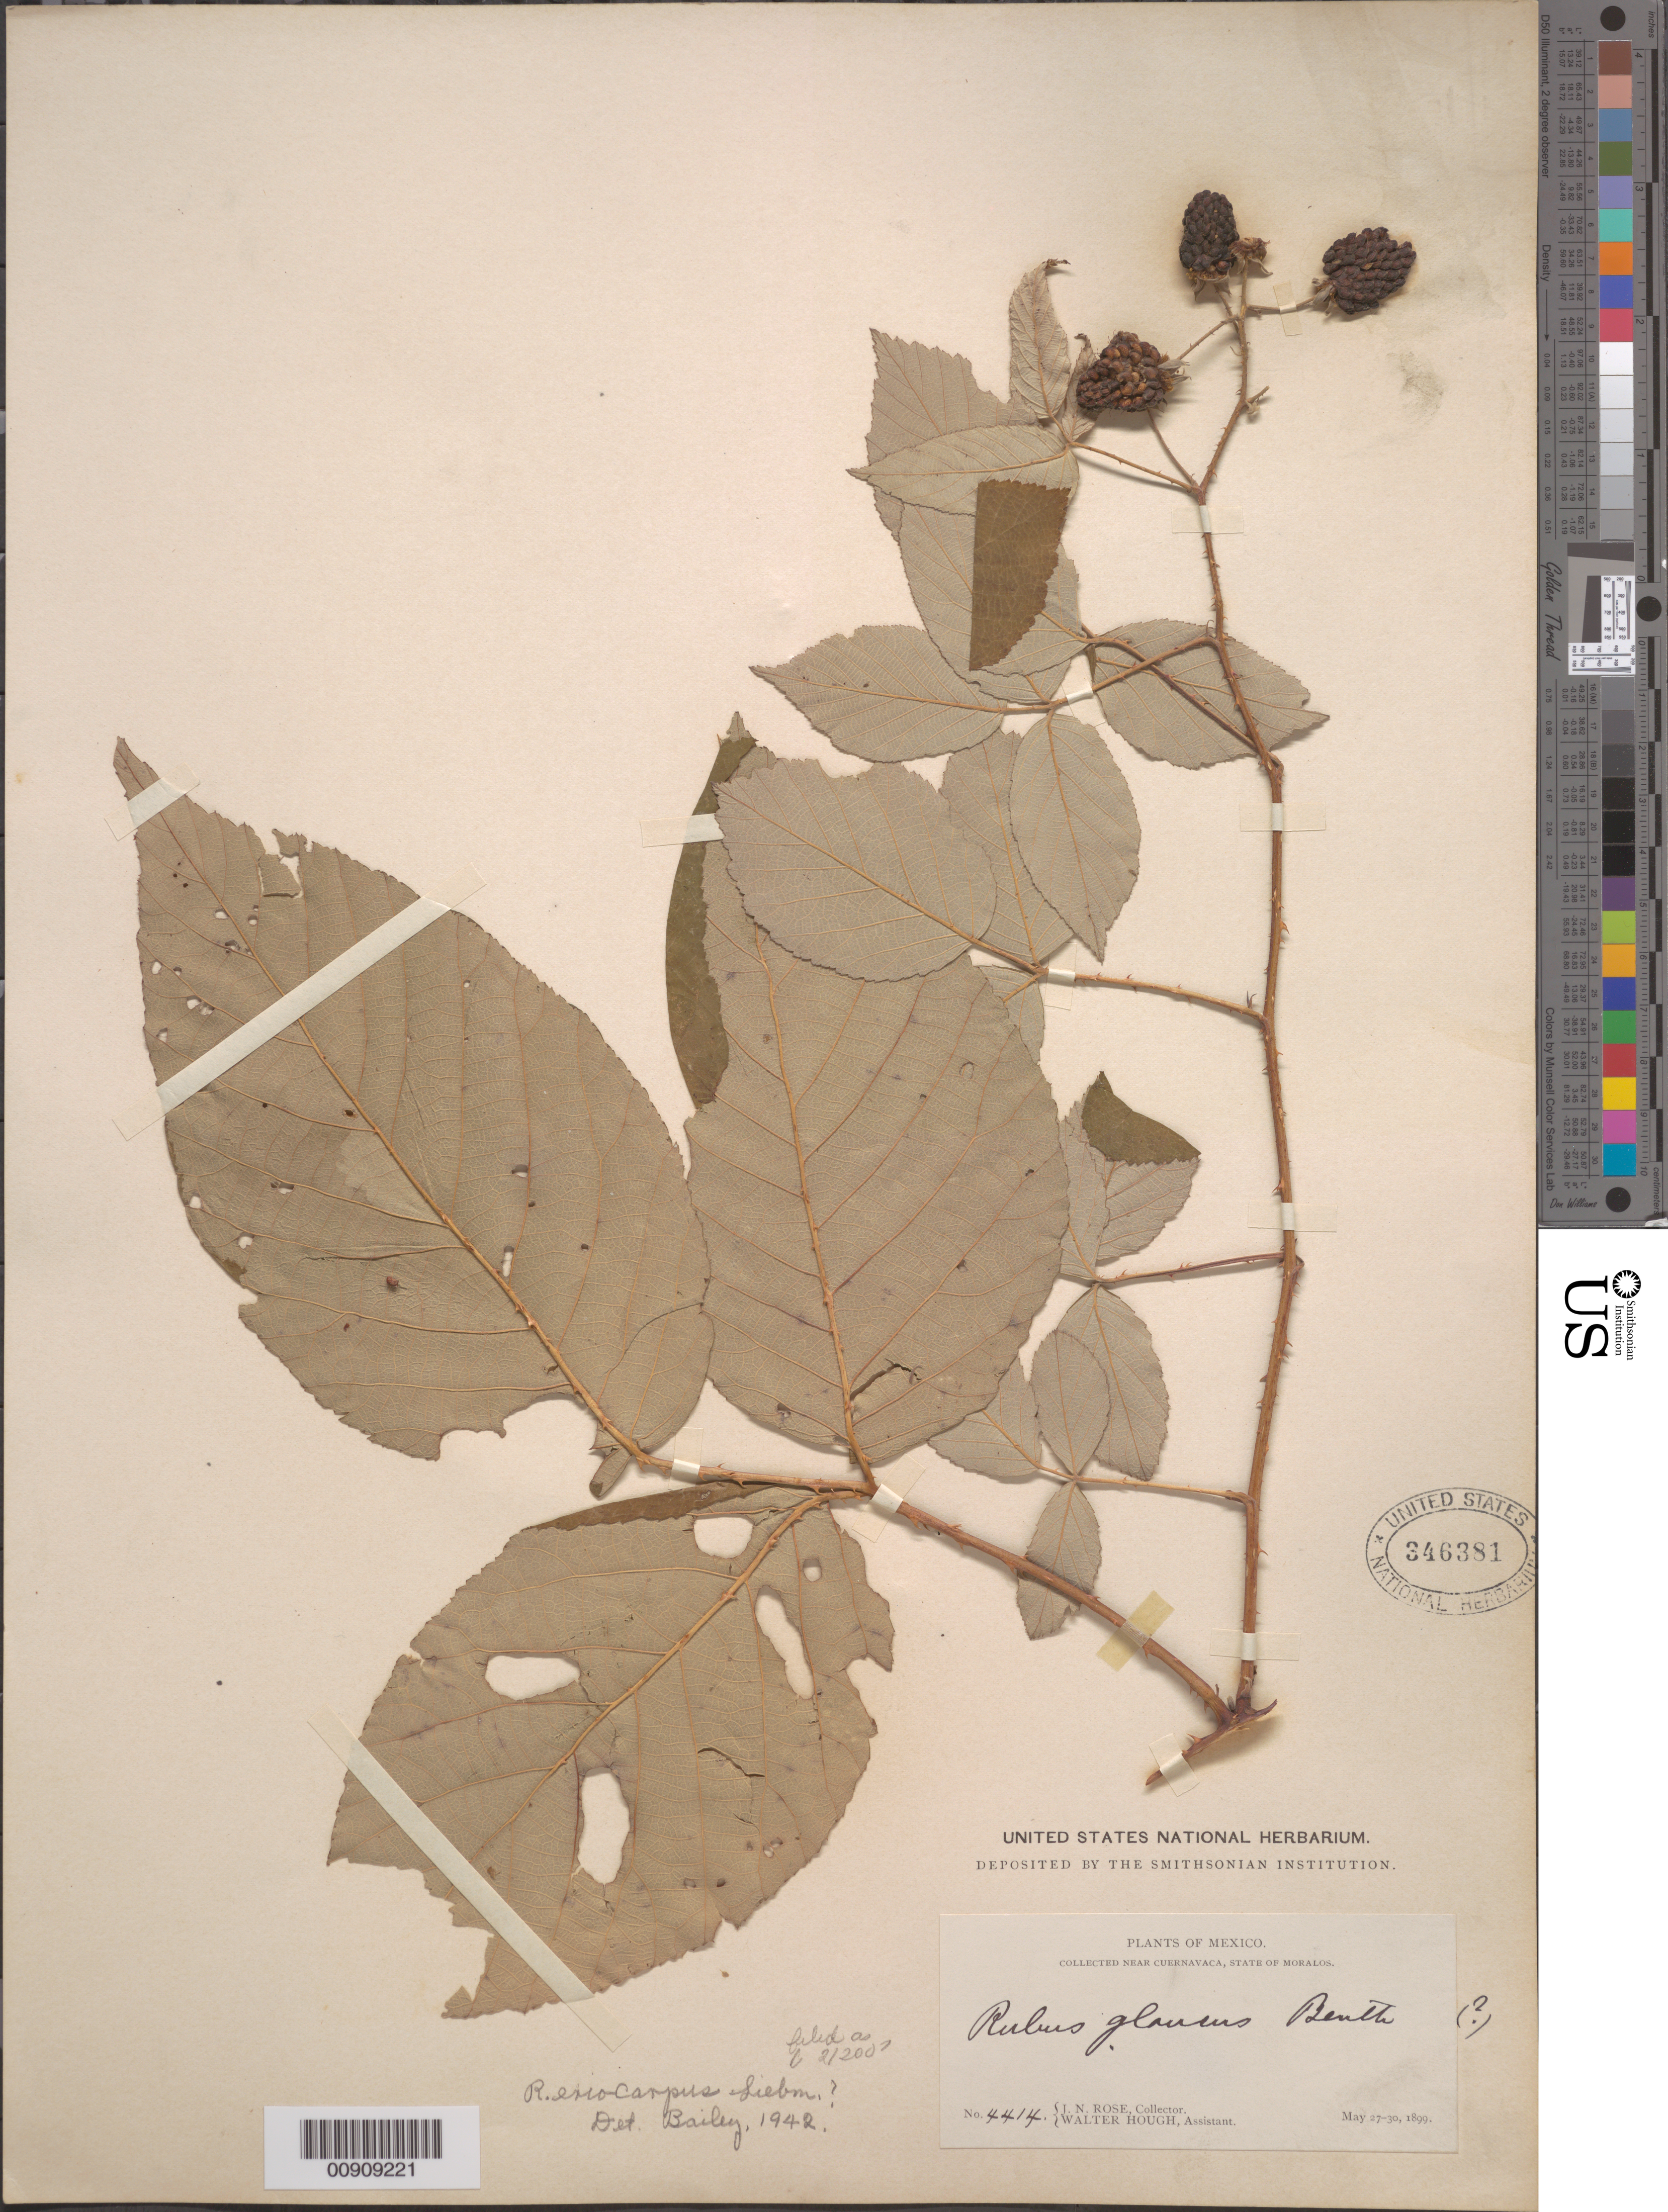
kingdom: Plantae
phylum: Tracheophyta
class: Magnoliopsida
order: Rosales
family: Rosaceae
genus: Rubus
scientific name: Rubus eriocarpus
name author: Liebm.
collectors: J. N. Rose & W. Hough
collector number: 4414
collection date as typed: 27 May 1899 to 30 May 1899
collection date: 1899-05-27/1899-05-30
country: Mexico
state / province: Morelos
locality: Near Cuernavaca, State of Morelos.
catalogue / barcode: US 346381